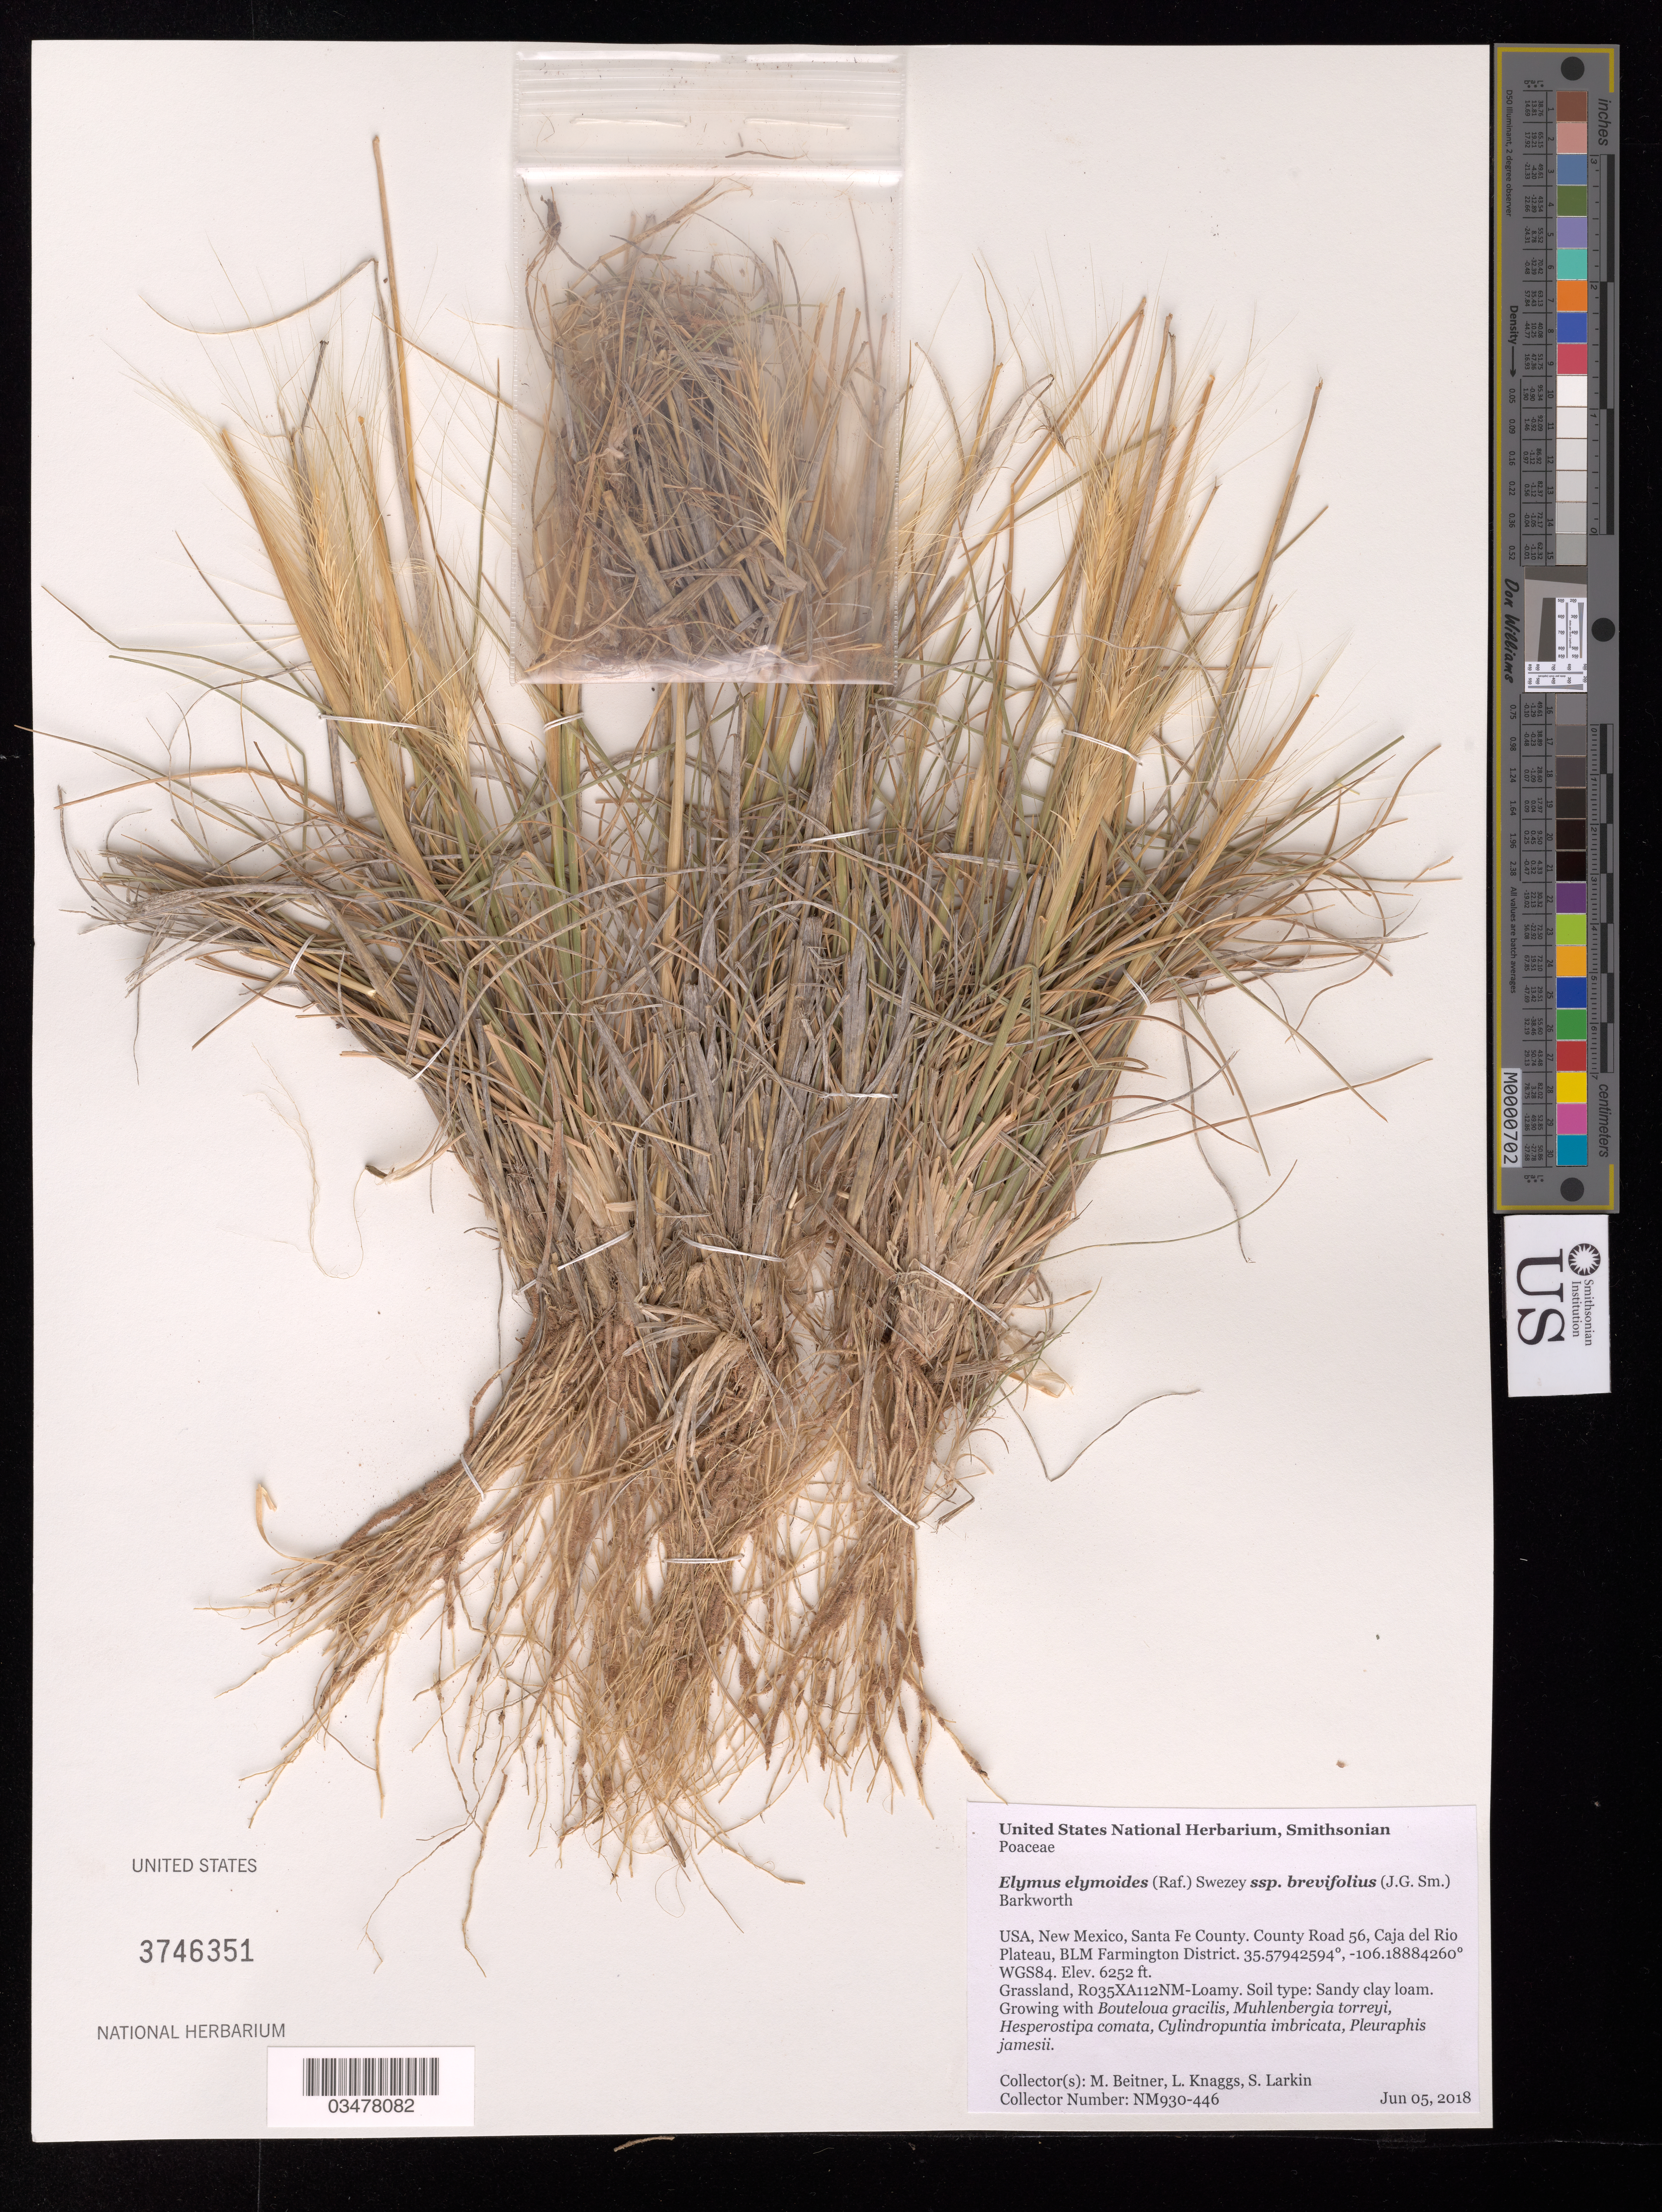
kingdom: Plantae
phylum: Tracheophyta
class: Liliopsida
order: Poales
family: Poaceae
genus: Elymus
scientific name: Elymus elymoides subsp. brevifolius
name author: (J.G. Sm.) Barkworth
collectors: M. Beitner, L. Knaggs & S. Larkin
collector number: NM930-446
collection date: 2018-06-05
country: United States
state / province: New Mexico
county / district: Santa Fe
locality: Caja del Rio Plateau, CR-56. BLM Farmington District.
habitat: R035XA112NM - Loamy. Sandy clay loam. With Bouteloua gracilis, Hesperostipa comata, Pleuraphis jamesii, etc.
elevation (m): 1906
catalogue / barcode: US 3746351